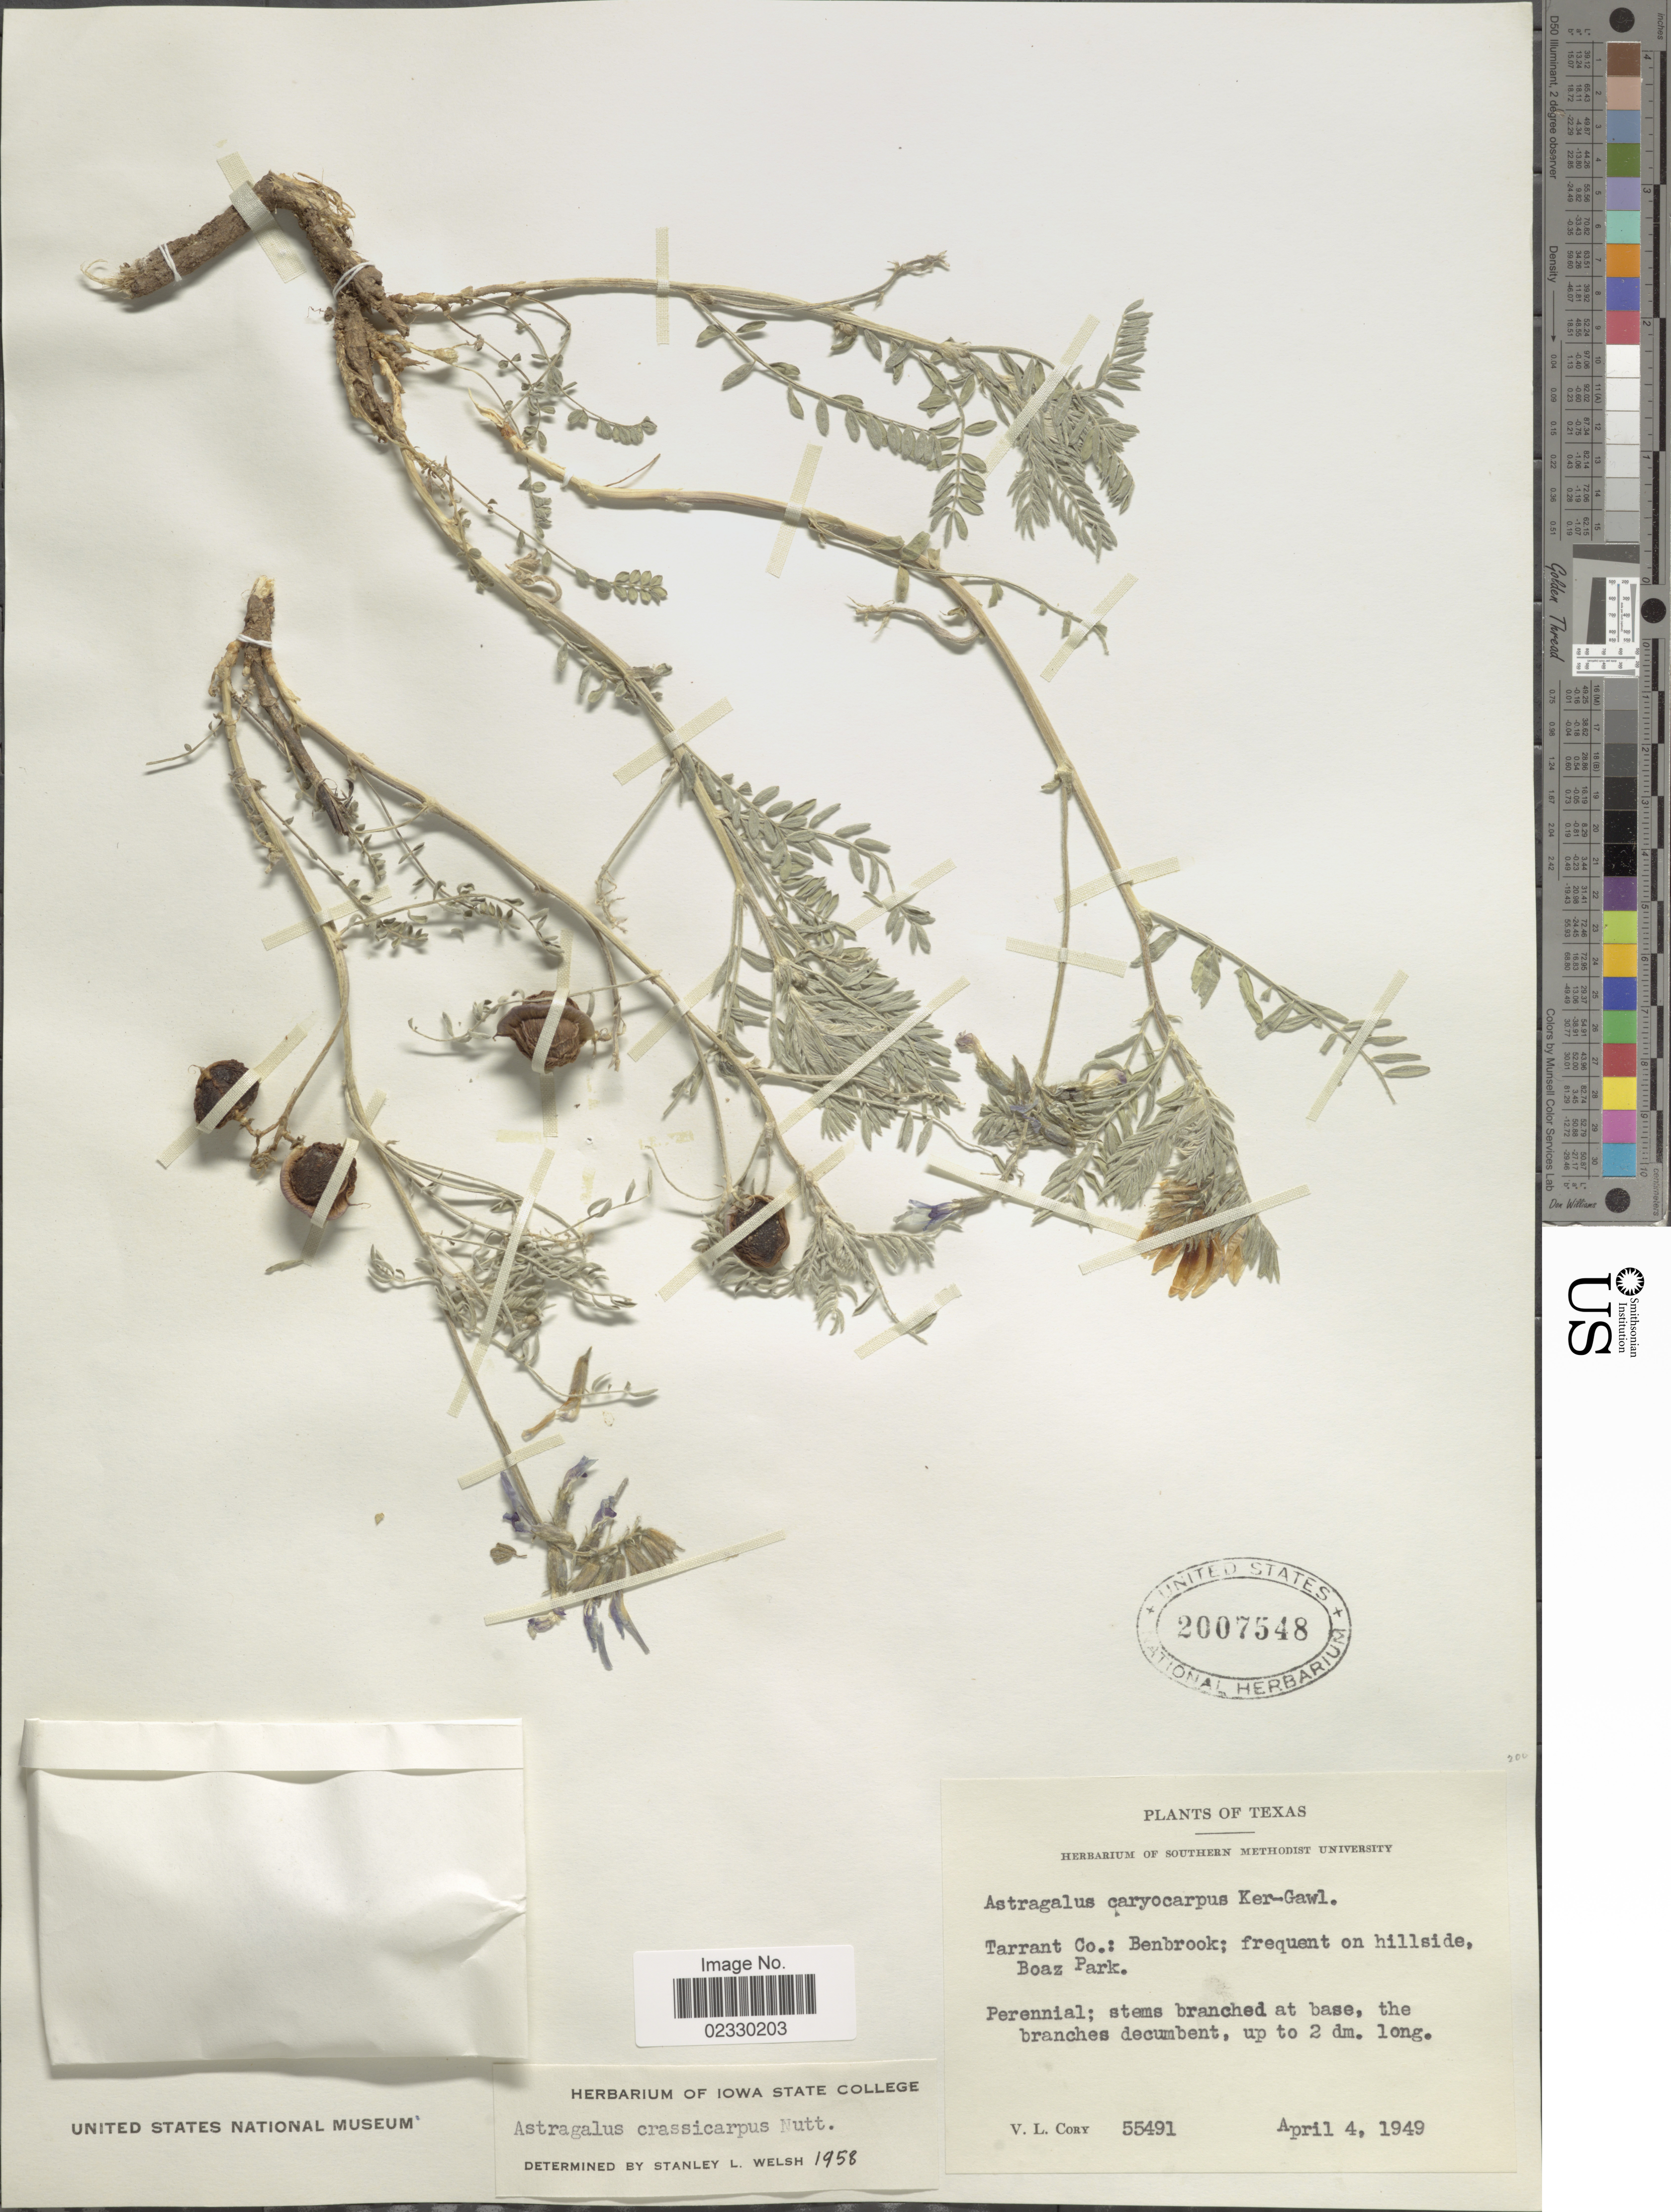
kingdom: Plantae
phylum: Tracheophyta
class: Magnoliopsida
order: Fabales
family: Fabaceae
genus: Astragalus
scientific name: Astragalus crassicarpus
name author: Nutt.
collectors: V. Cory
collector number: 55491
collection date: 1949-04-04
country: United States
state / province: Texas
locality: Tarrant Co: Benbrook; frequent on hillside Boaz Park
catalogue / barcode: US 2007548